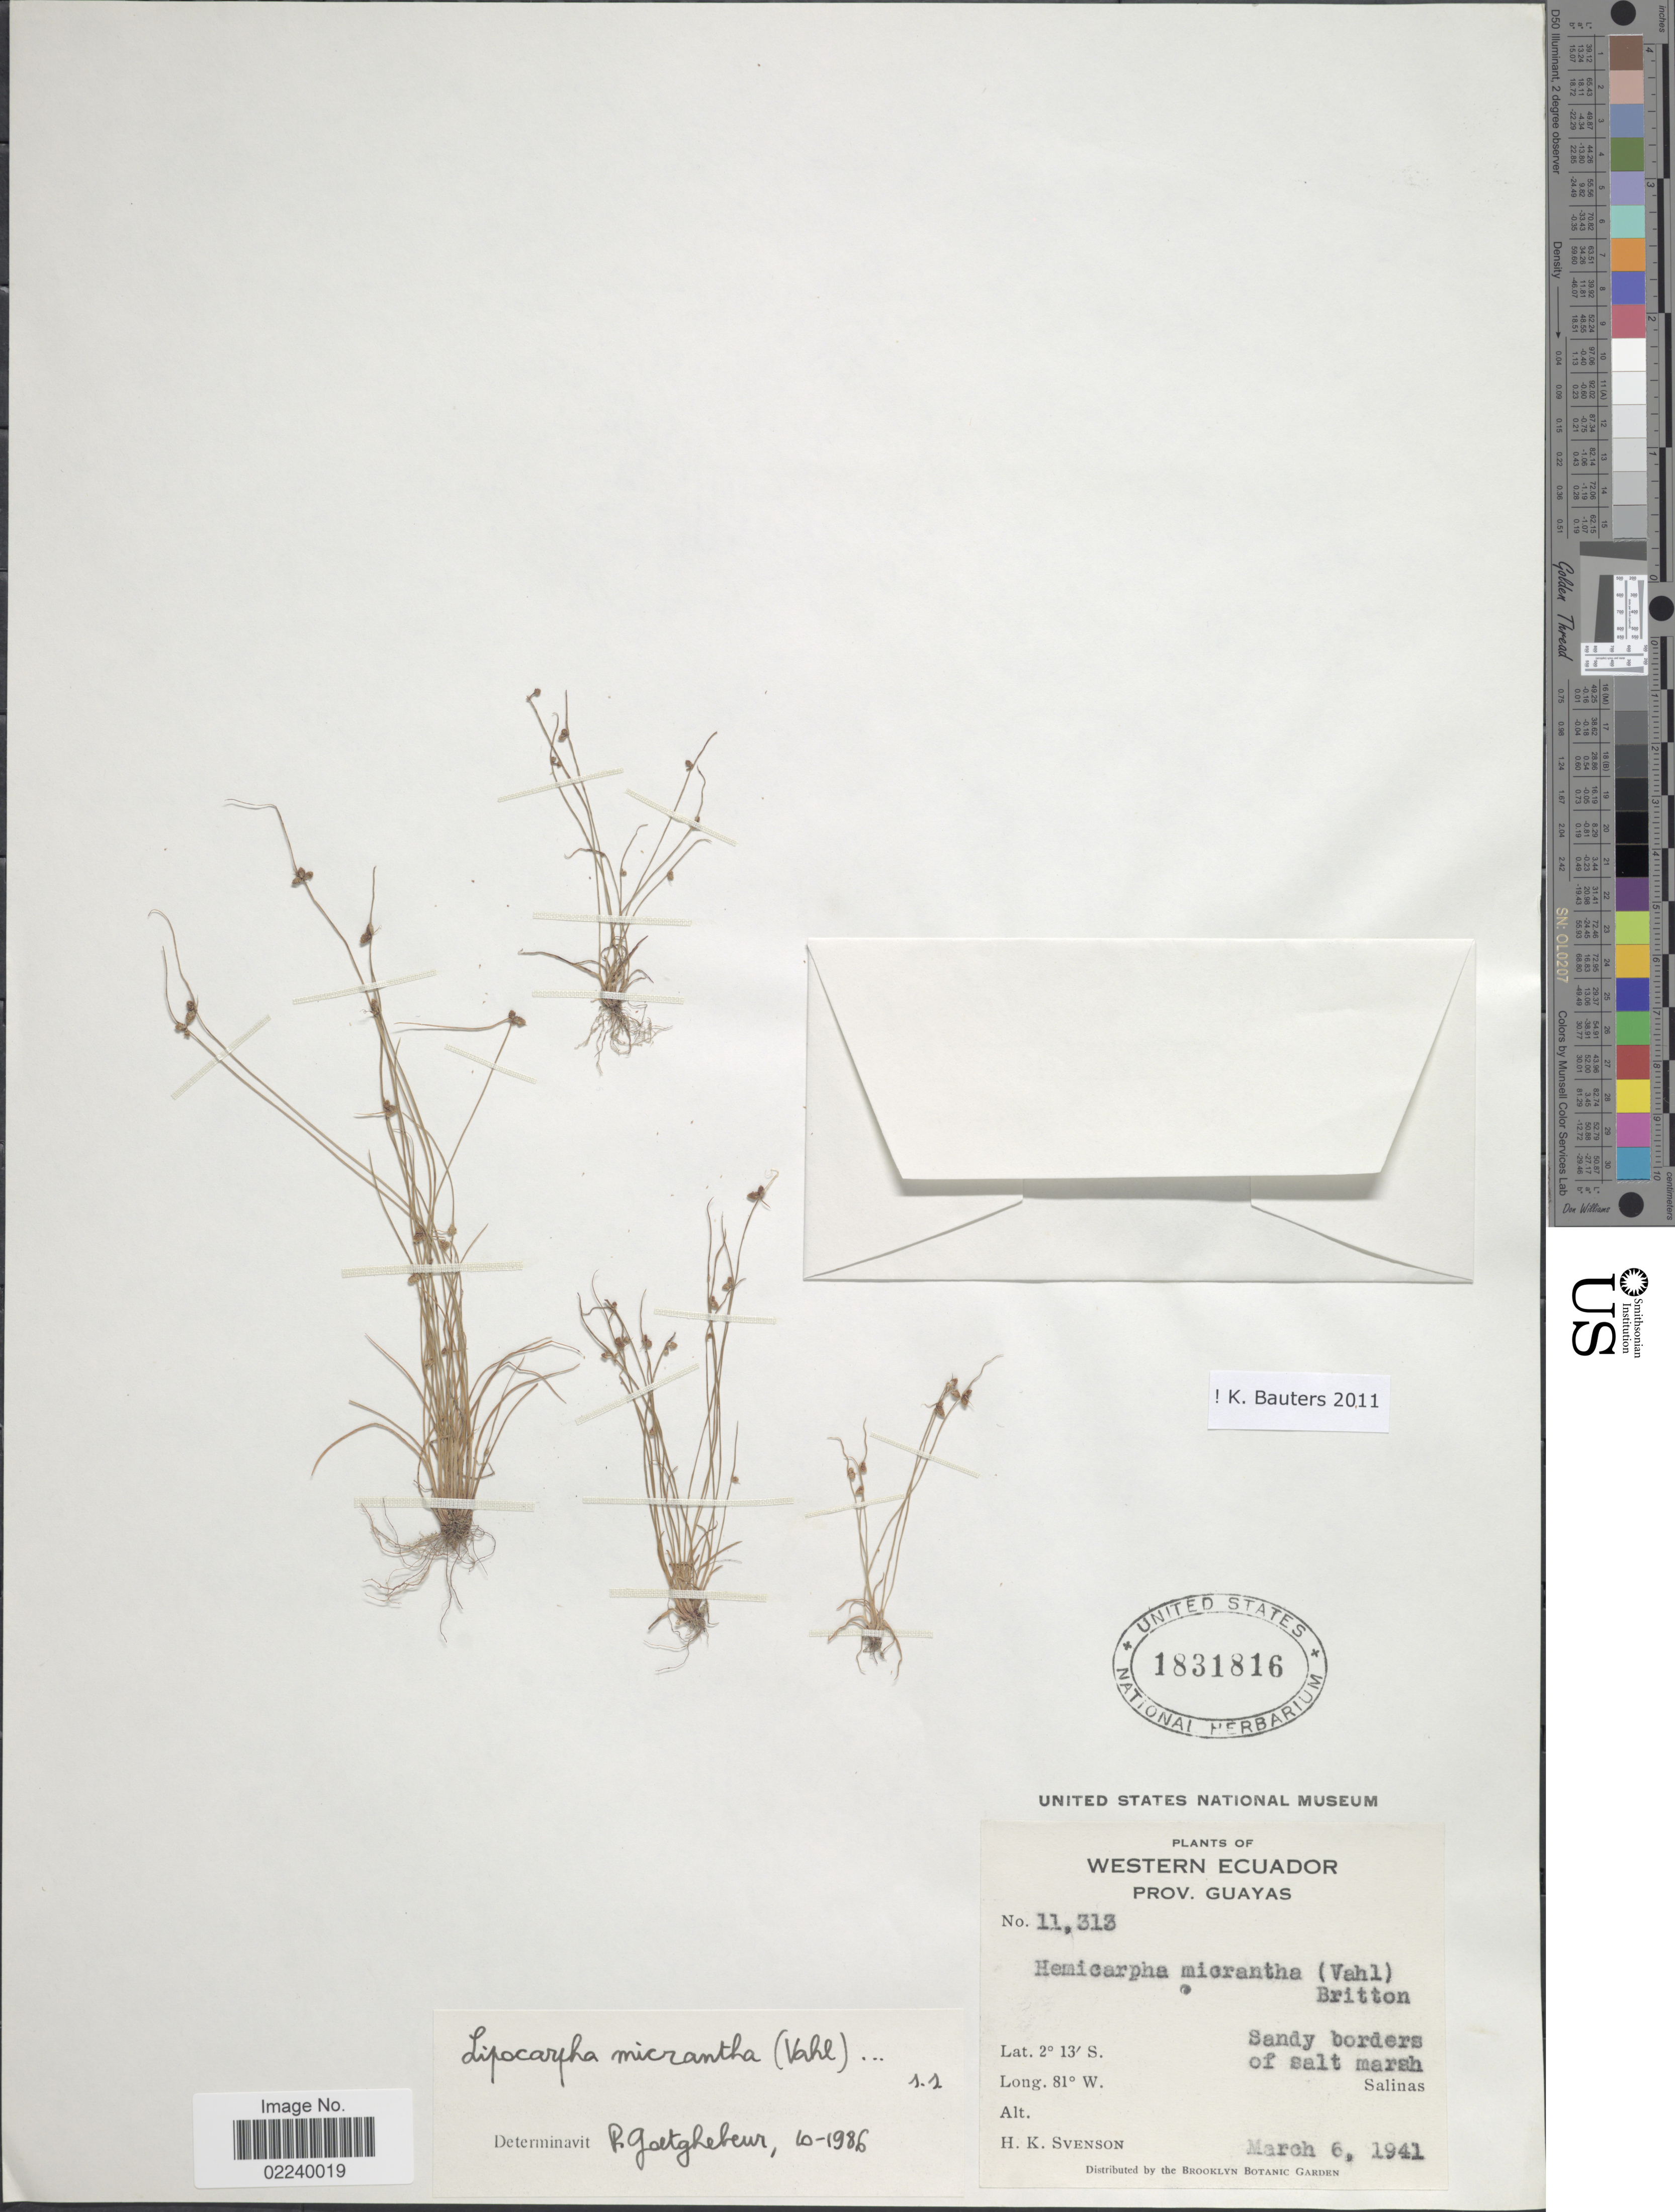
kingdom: Plantae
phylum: Tracheophyta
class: Liliopsida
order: Poales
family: Cyperaceae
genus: Cyperus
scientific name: Cyperus subsquarrosus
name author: (Muhl.) Bauters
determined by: Strong, M. T., (US), Smithsonian Institution - National Museum of Natural History (UNITED STATES)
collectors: H. K. Svenson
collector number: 11313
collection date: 1941-03-06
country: Ecuador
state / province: Guayas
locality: Western Ecuador, sandy border of salt marsh, Salinas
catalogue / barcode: US 1831816